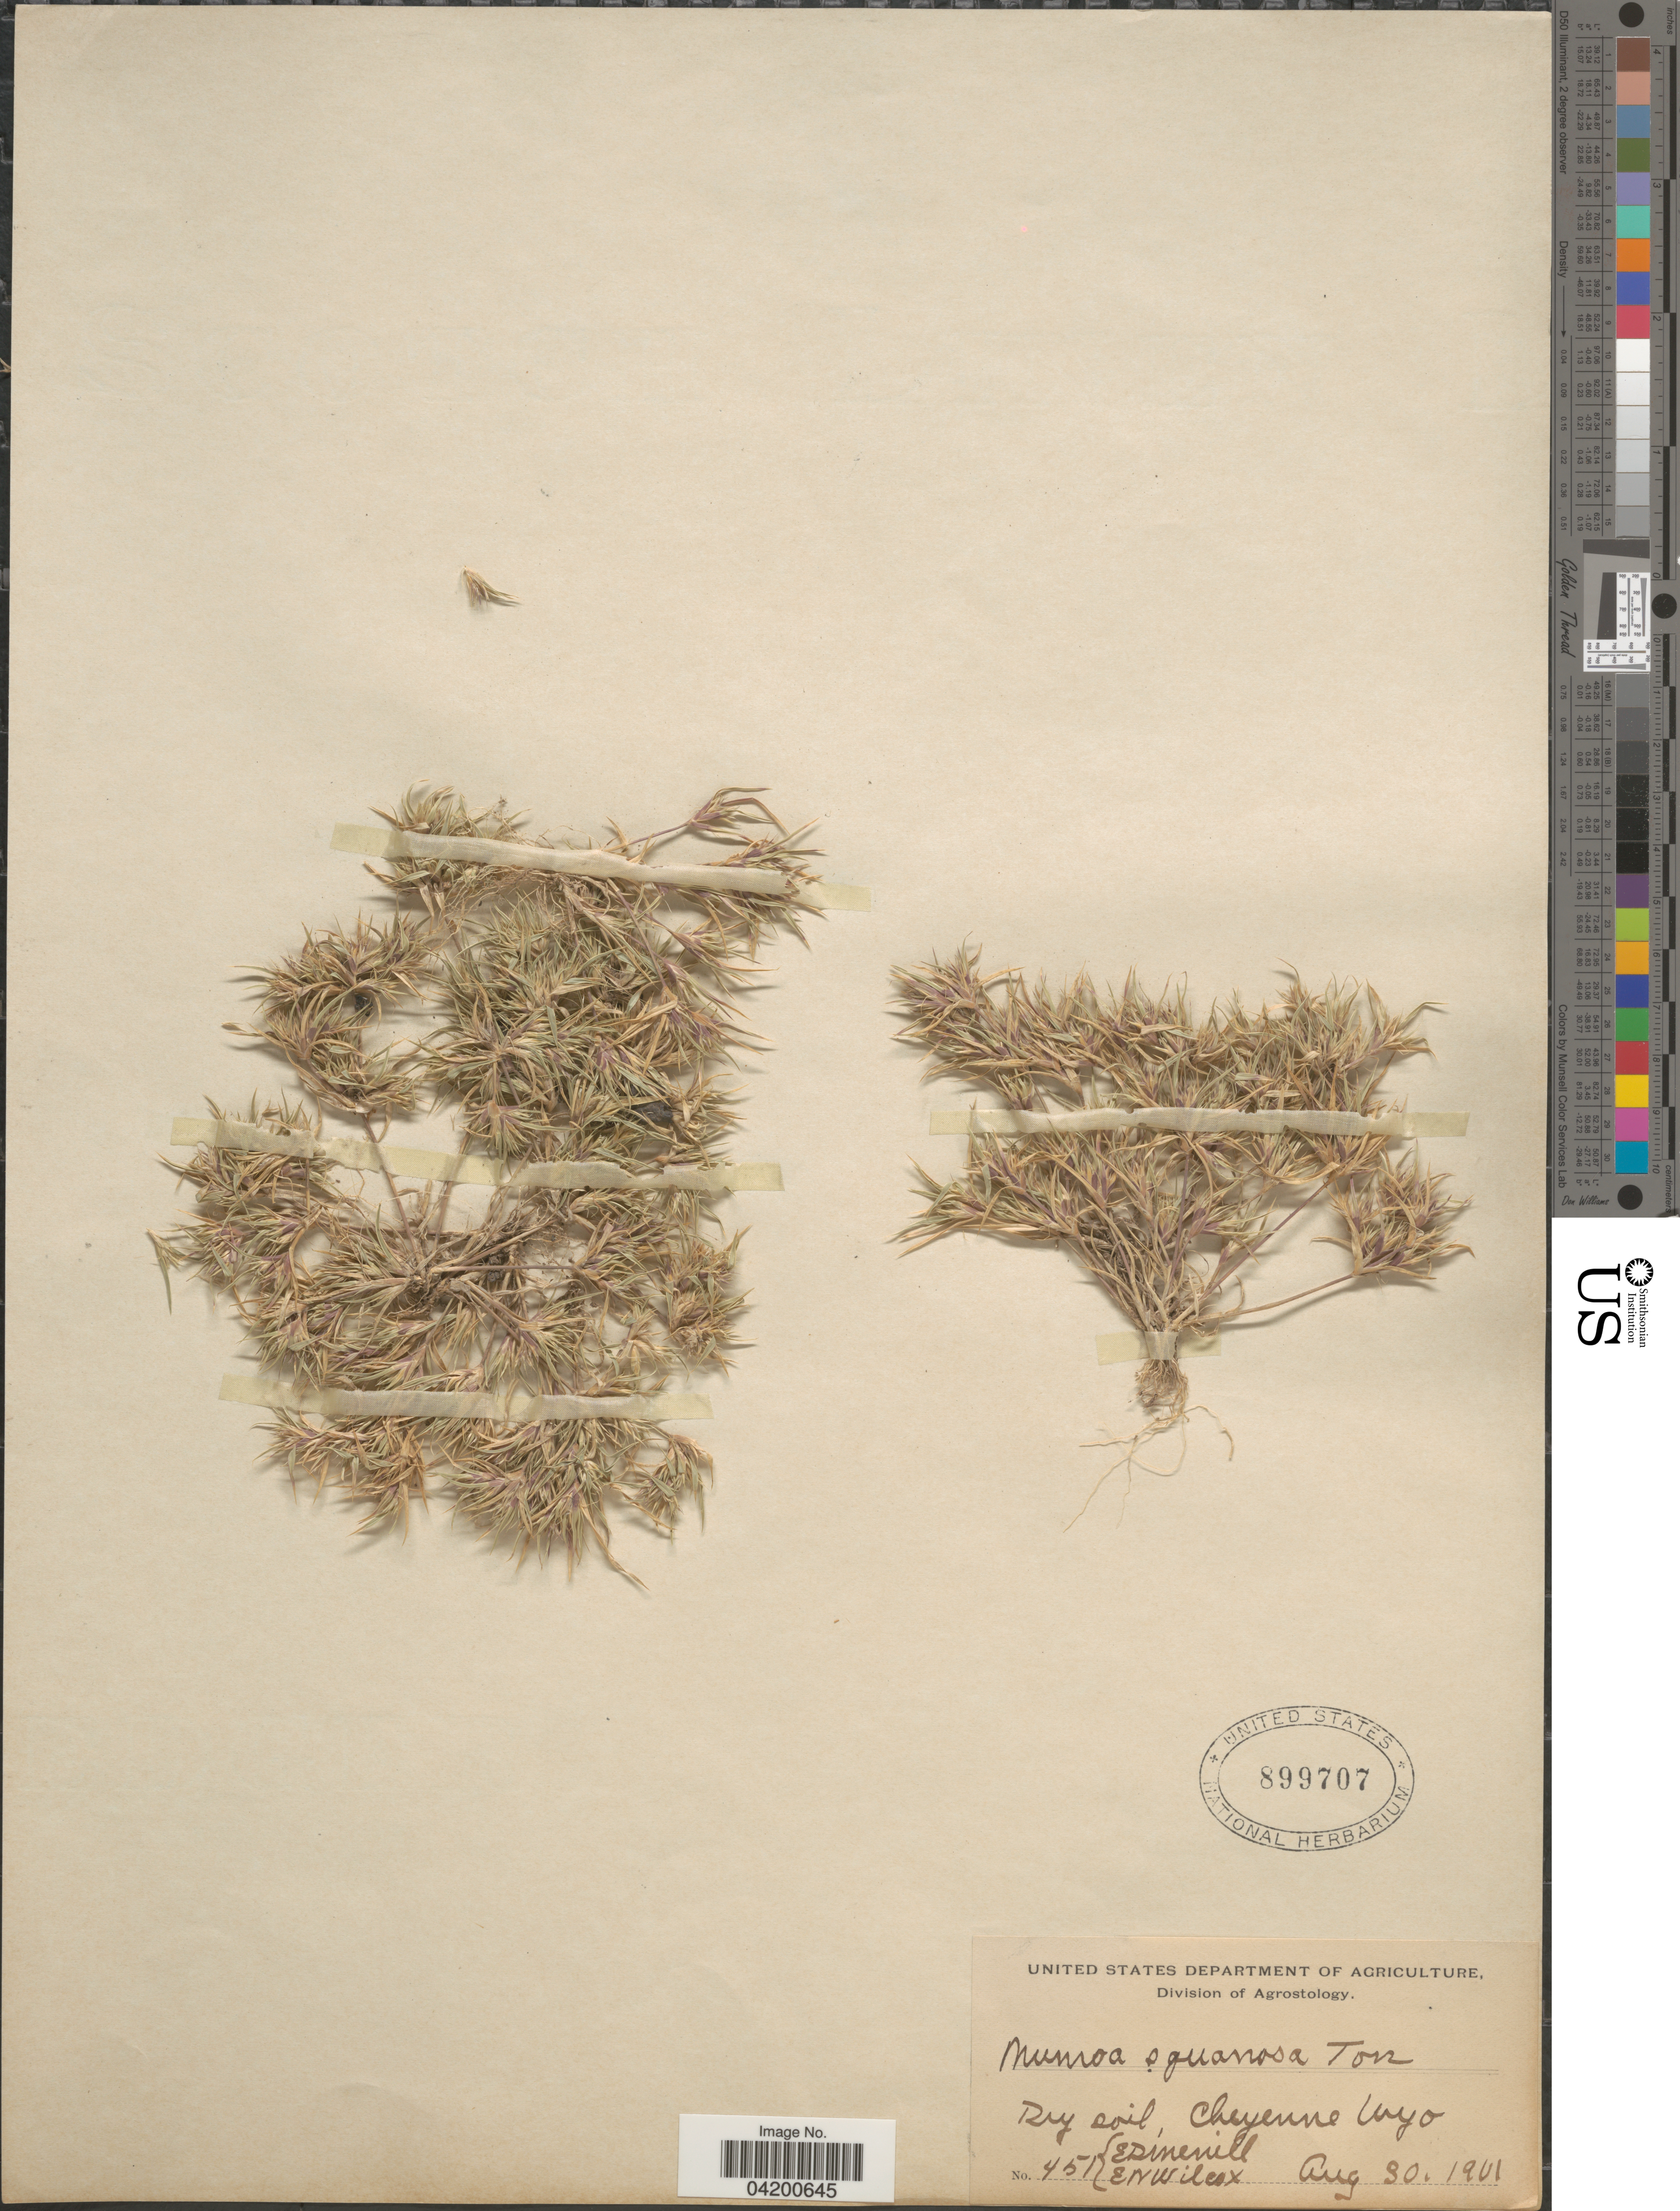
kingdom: Plantae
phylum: Tracheophyta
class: Liliopsida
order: Poales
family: Poaceae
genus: Munroa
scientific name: Munroa squarrosa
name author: (Nutt.) Torr.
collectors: E. D. Merrill & E. Wilcox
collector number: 451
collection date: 1901-08-30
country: United States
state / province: Wyoming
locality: Cheyenne.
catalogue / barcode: US 899707